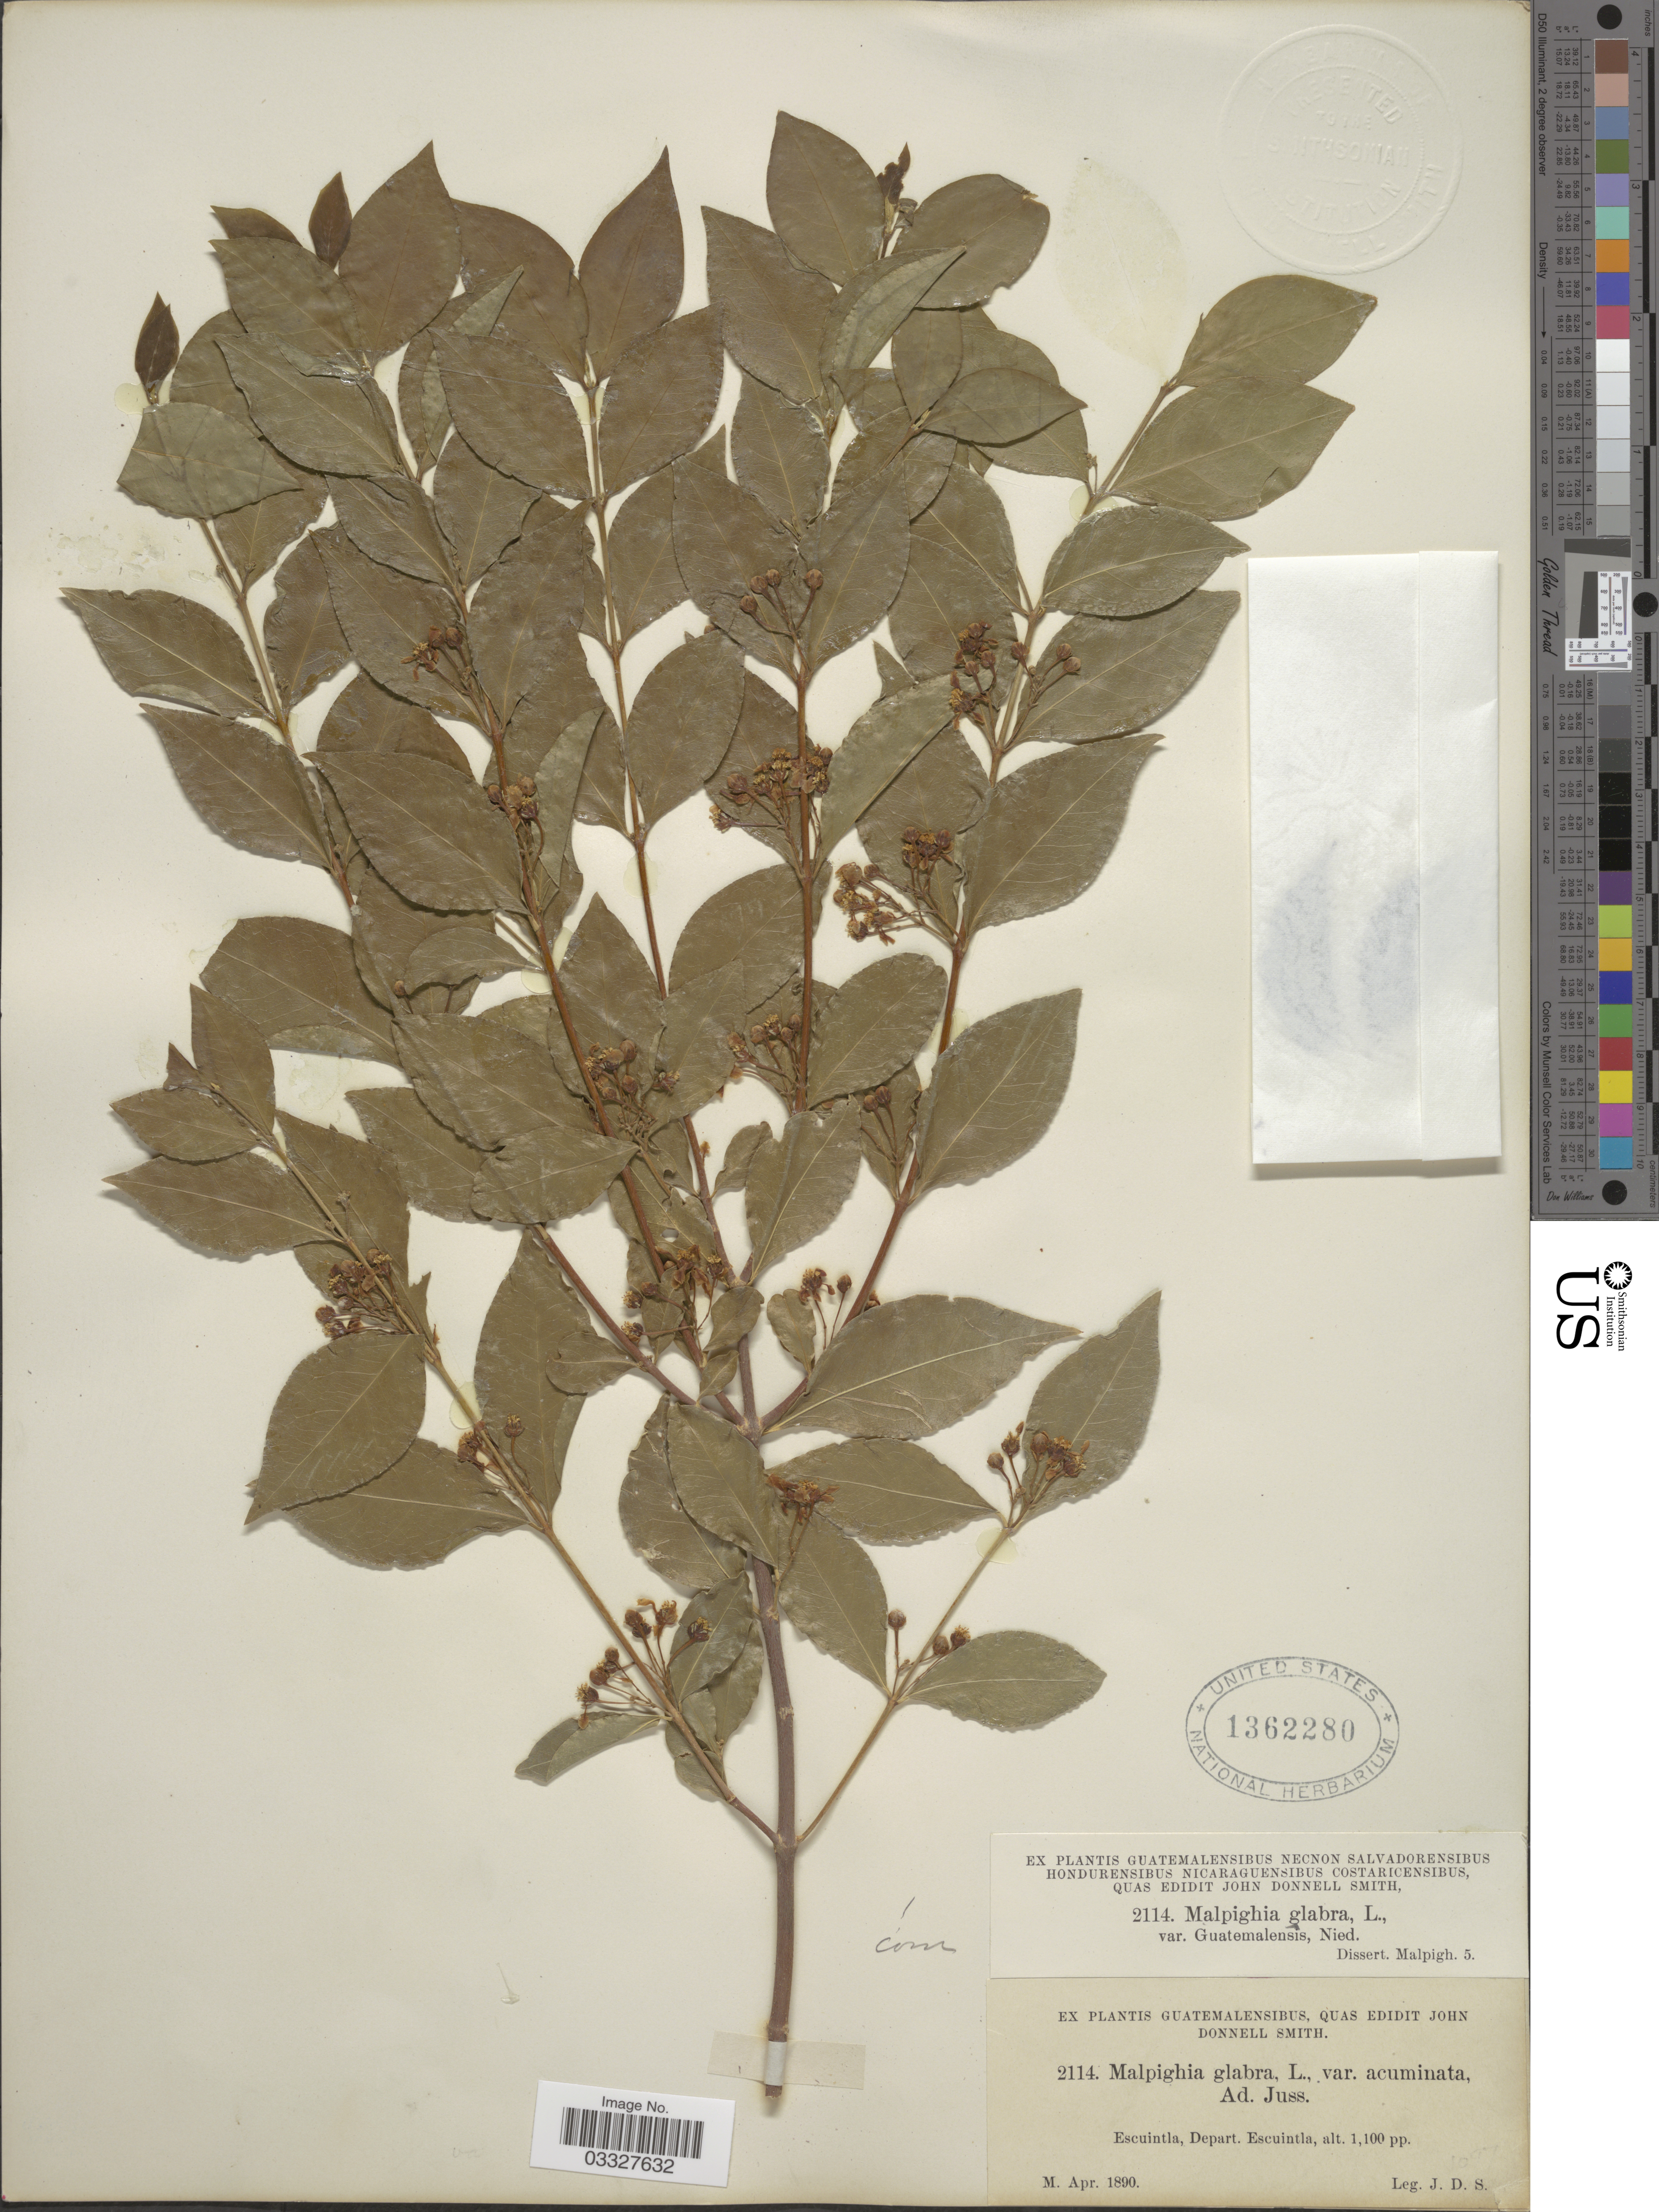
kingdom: Plantae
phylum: Tracheophyta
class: Magnoliopsida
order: Malpighiales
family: Malpighiaceae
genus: Malpighia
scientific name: Malpighia glabra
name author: L.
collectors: J. Donnell Smith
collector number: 2114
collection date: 1890-04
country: Guatemala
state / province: Escuintla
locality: Depart. Escuintla.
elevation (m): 305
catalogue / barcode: US 1362280